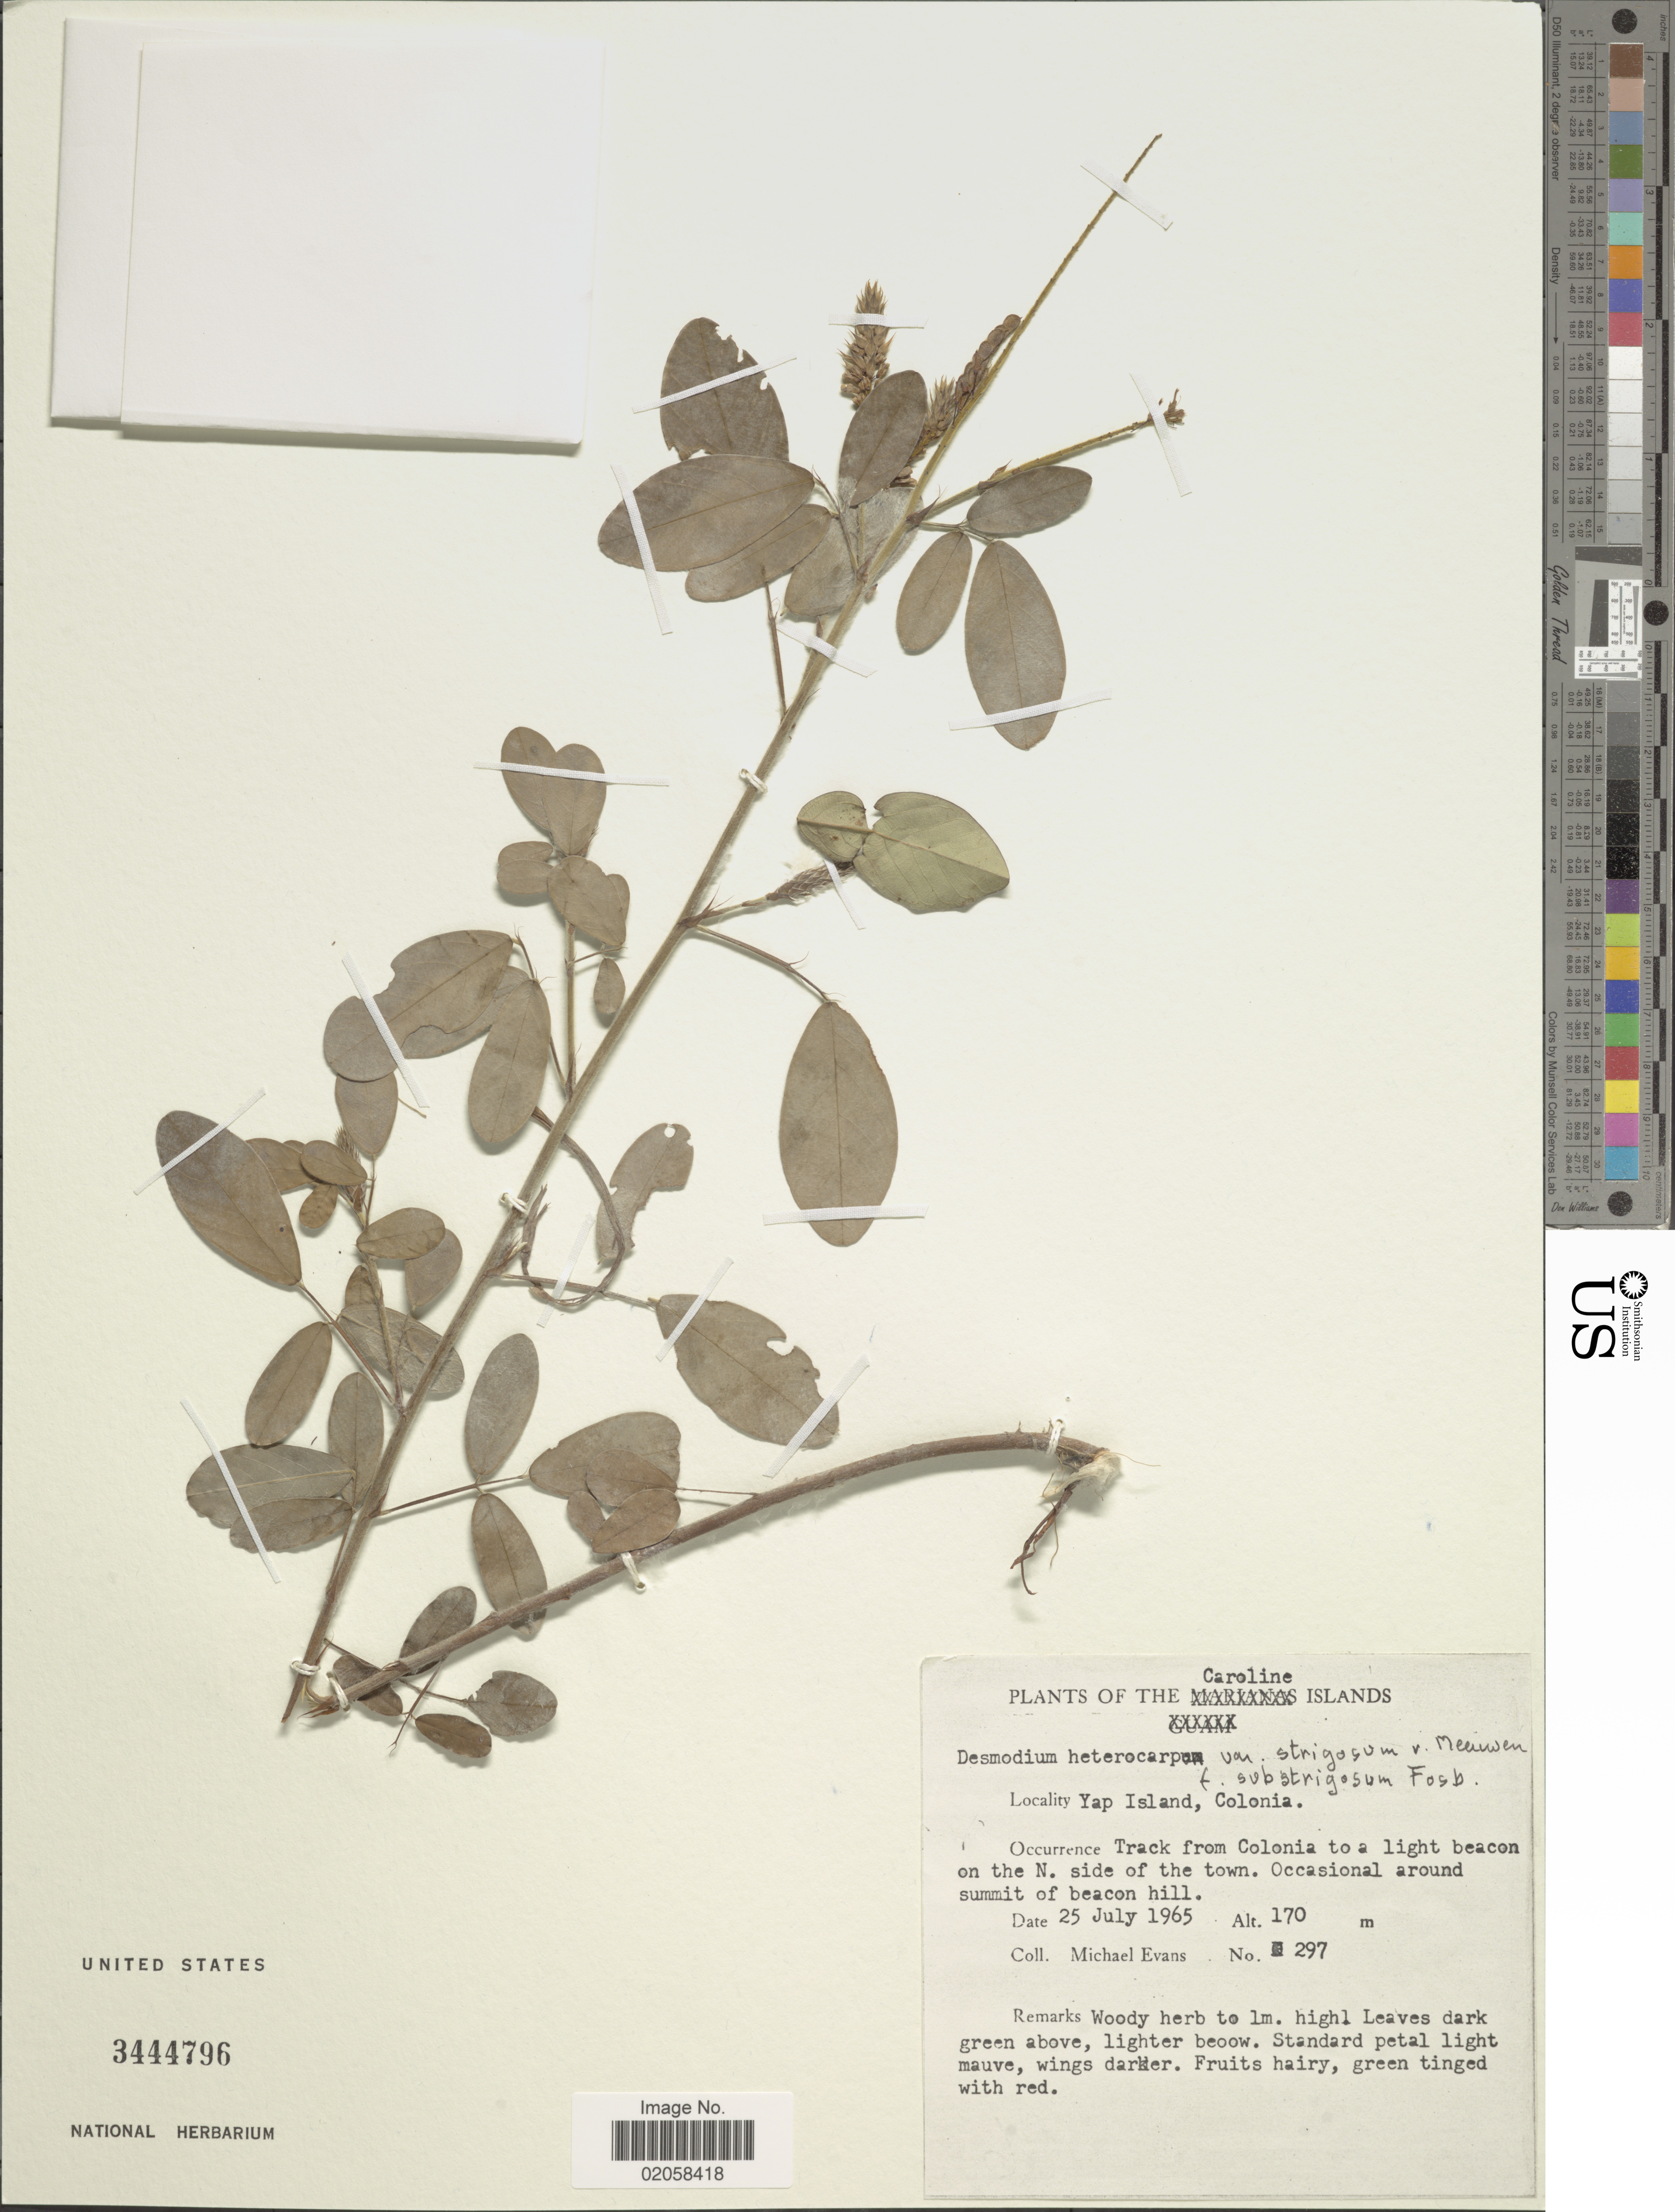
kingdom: Plantae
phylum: Tracheophyta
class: Magnoliopsida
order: Fabales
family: Fabaceae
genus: Grona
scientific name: Grona heterocarpos var. strigosa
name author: (Meeuwen) H. Ohashi & K. Ohashi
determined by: Strong, Mark T., (BOT), Smithsonian Institution - National Museum of Natural History (UNITED STATES)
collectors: M. Evans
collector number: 297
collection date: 1965-07-25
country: Micronesia, Federated States of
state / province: Yap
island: Yap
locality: Caroline Islands, Yap Island, Colonia, Track on the N. side of the town, around summit of beacon hill.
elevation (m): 170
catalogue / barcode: US 3444796